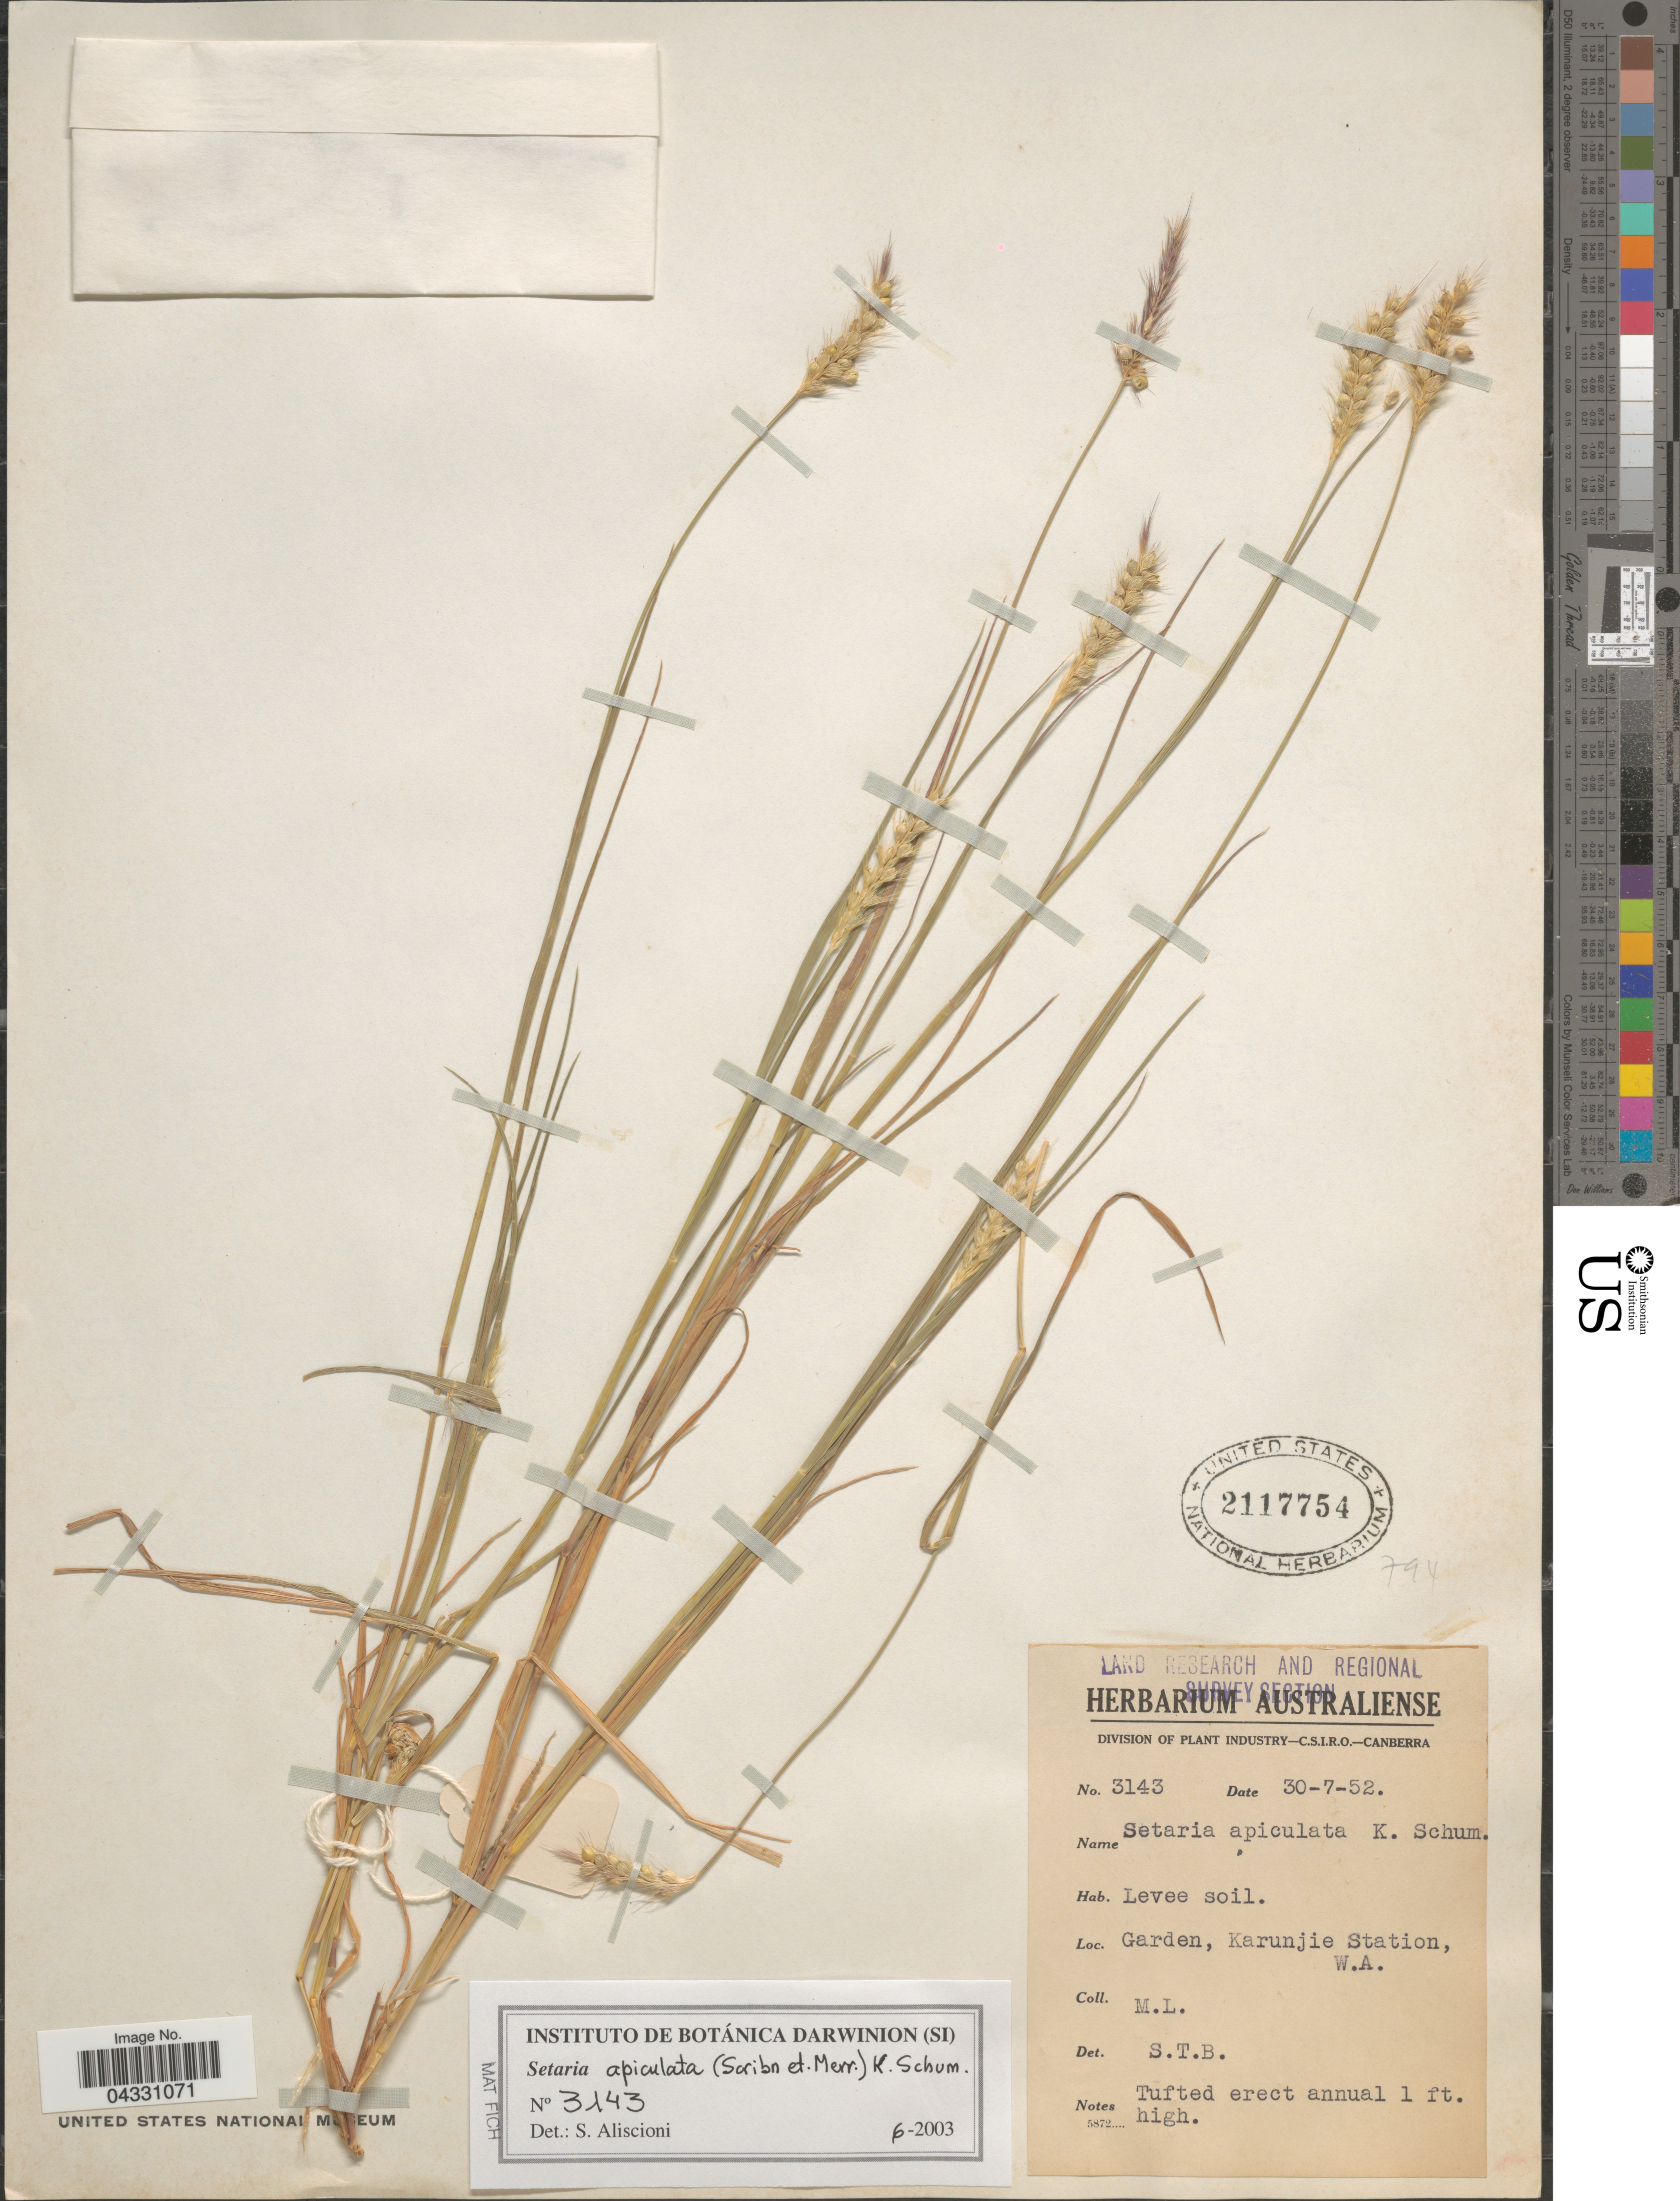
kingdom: Plantae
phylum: Tracheophyta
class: Liliopsida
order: Poales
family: Poaceae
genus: Setaria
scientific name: Setaria apiculata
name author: (Scribn. & Merr.) K. Schum.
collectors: M. L.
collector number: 3143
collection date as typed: Transcribed d/m/y: 30/7/52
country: Australia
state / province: Western Australia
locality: Land Research and Regional Survey Section. Garden, Karunjie Station.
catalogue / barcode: US 2117754